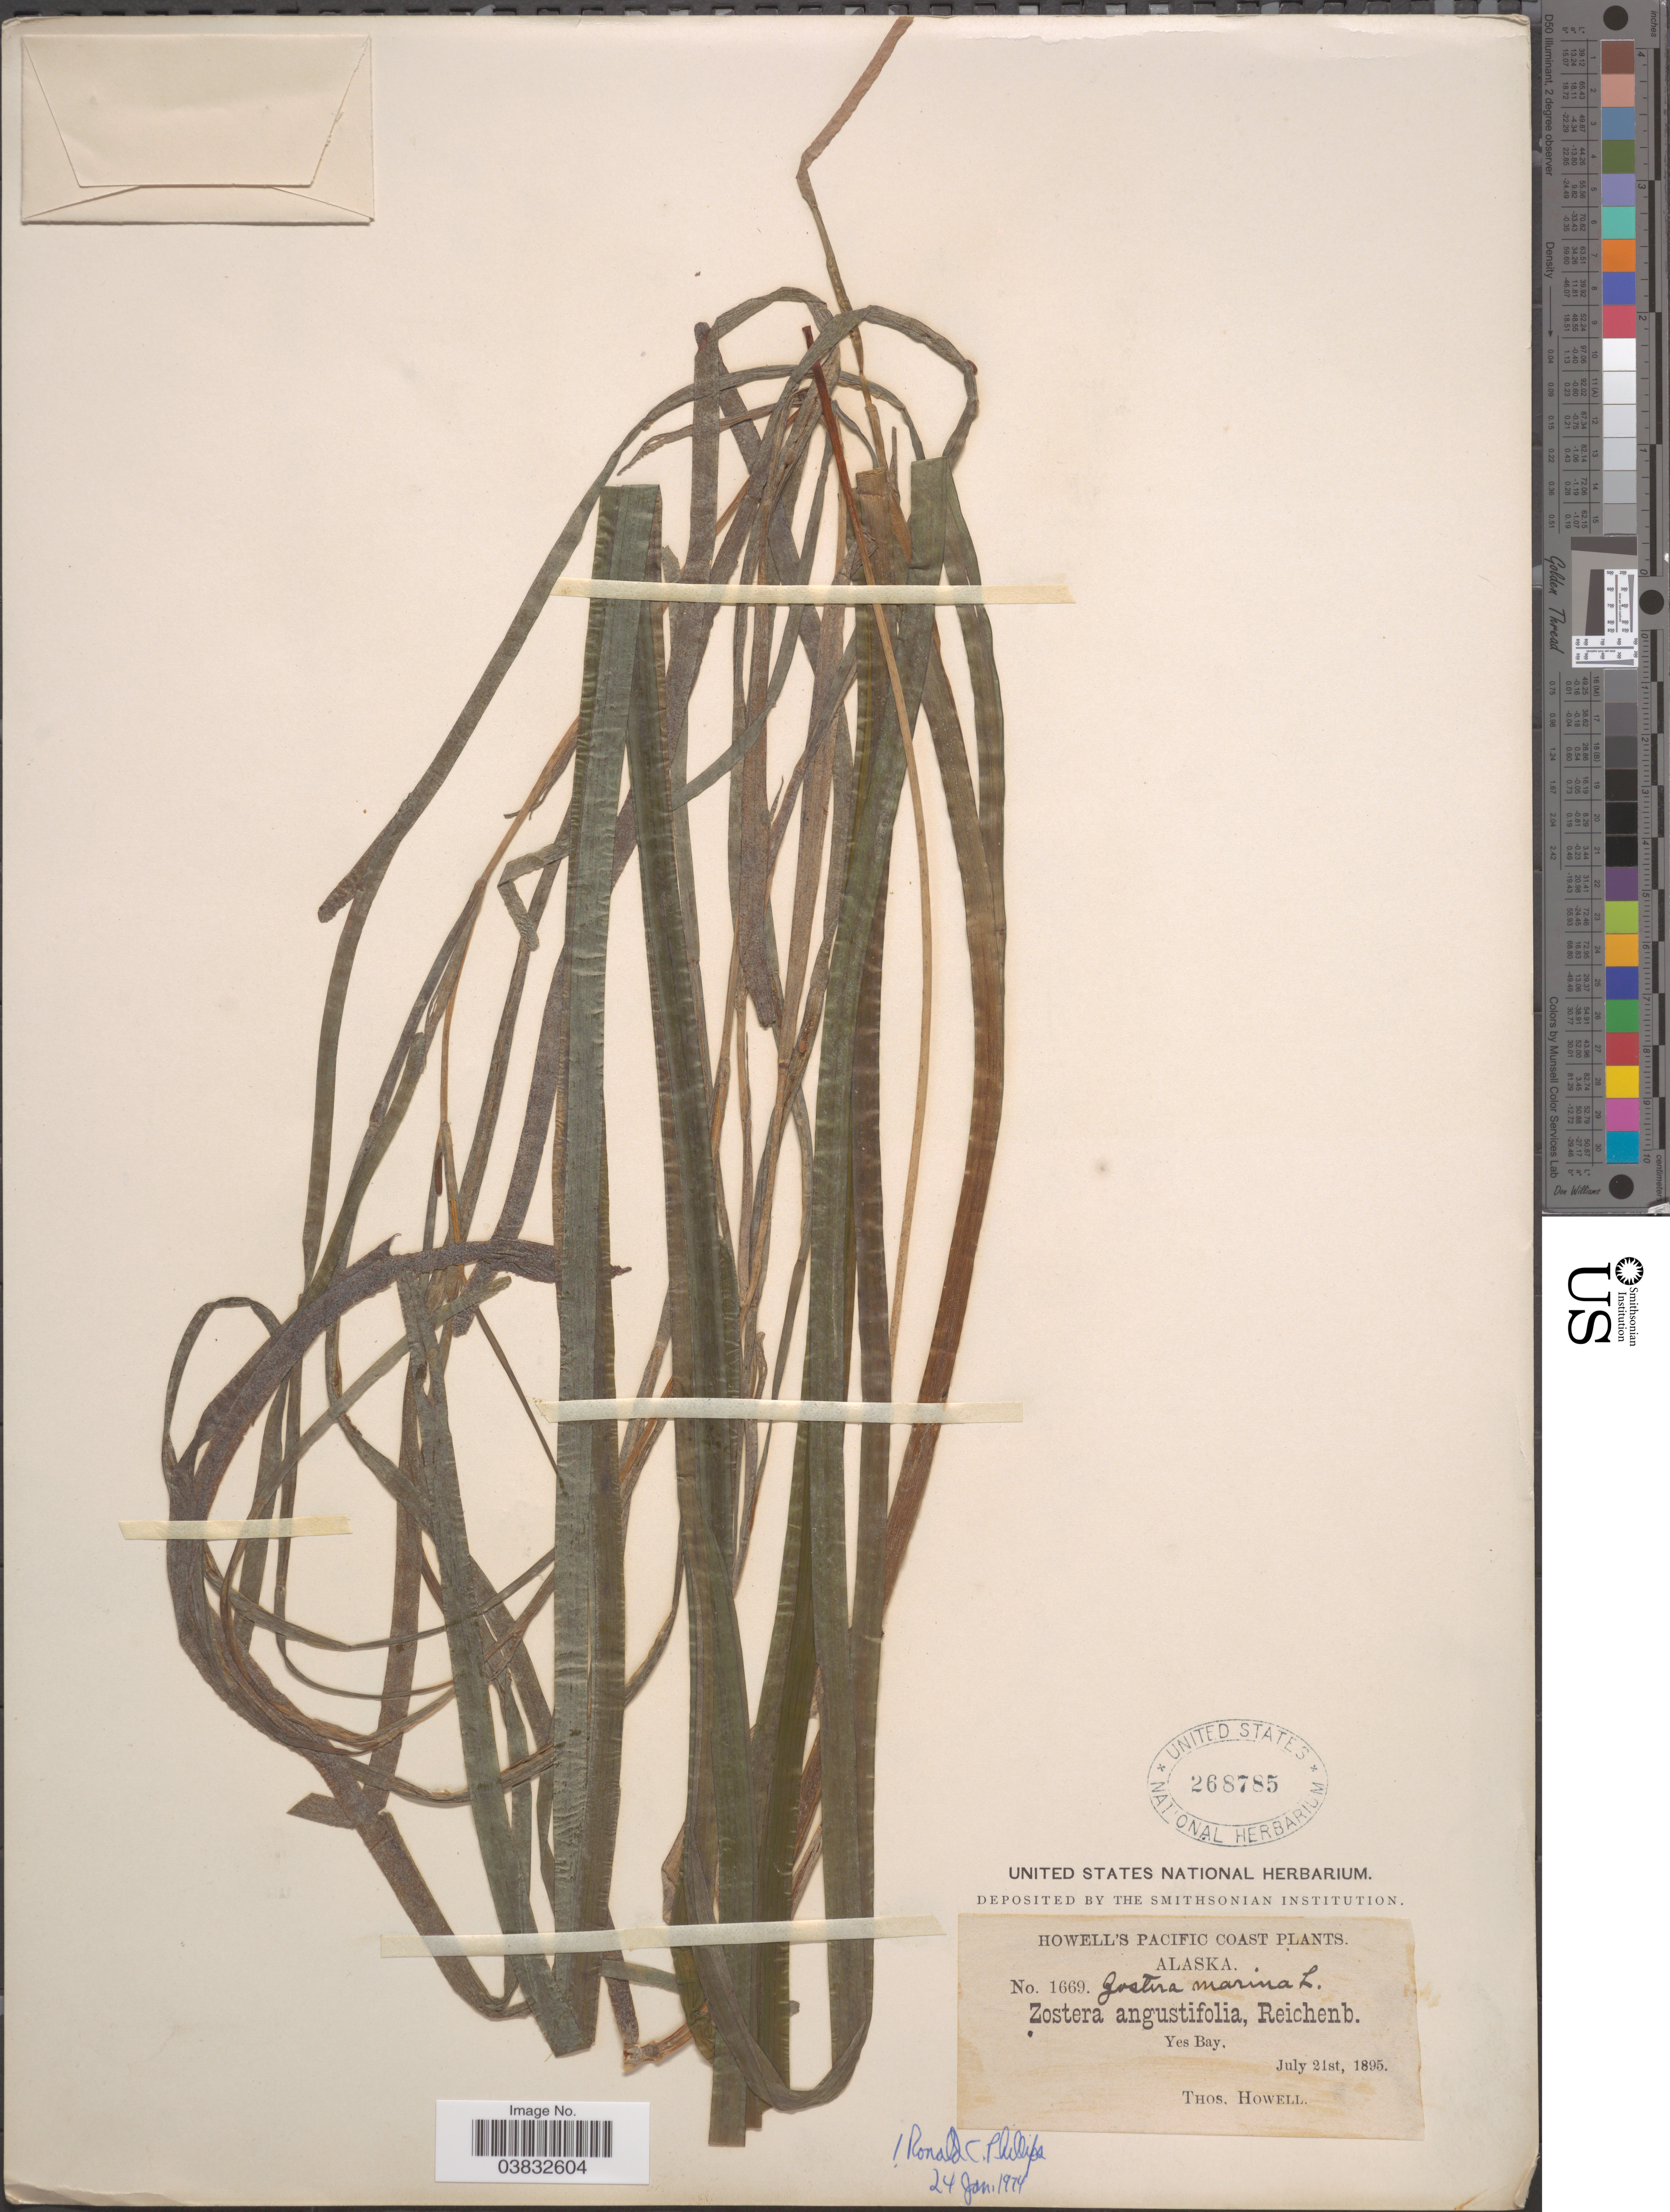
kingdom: Plantae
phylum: Tracheophyta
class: Liliopsida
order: Alismatales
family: Zosteraceae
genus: Zostera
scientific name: Zostera marina var. angustifolia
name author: Hornem.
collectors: T. Howell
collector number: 1669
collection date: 1895-07-21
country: United States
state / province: Alaska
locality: Pacific Coast. Yes Bay.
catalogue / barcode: US 268785